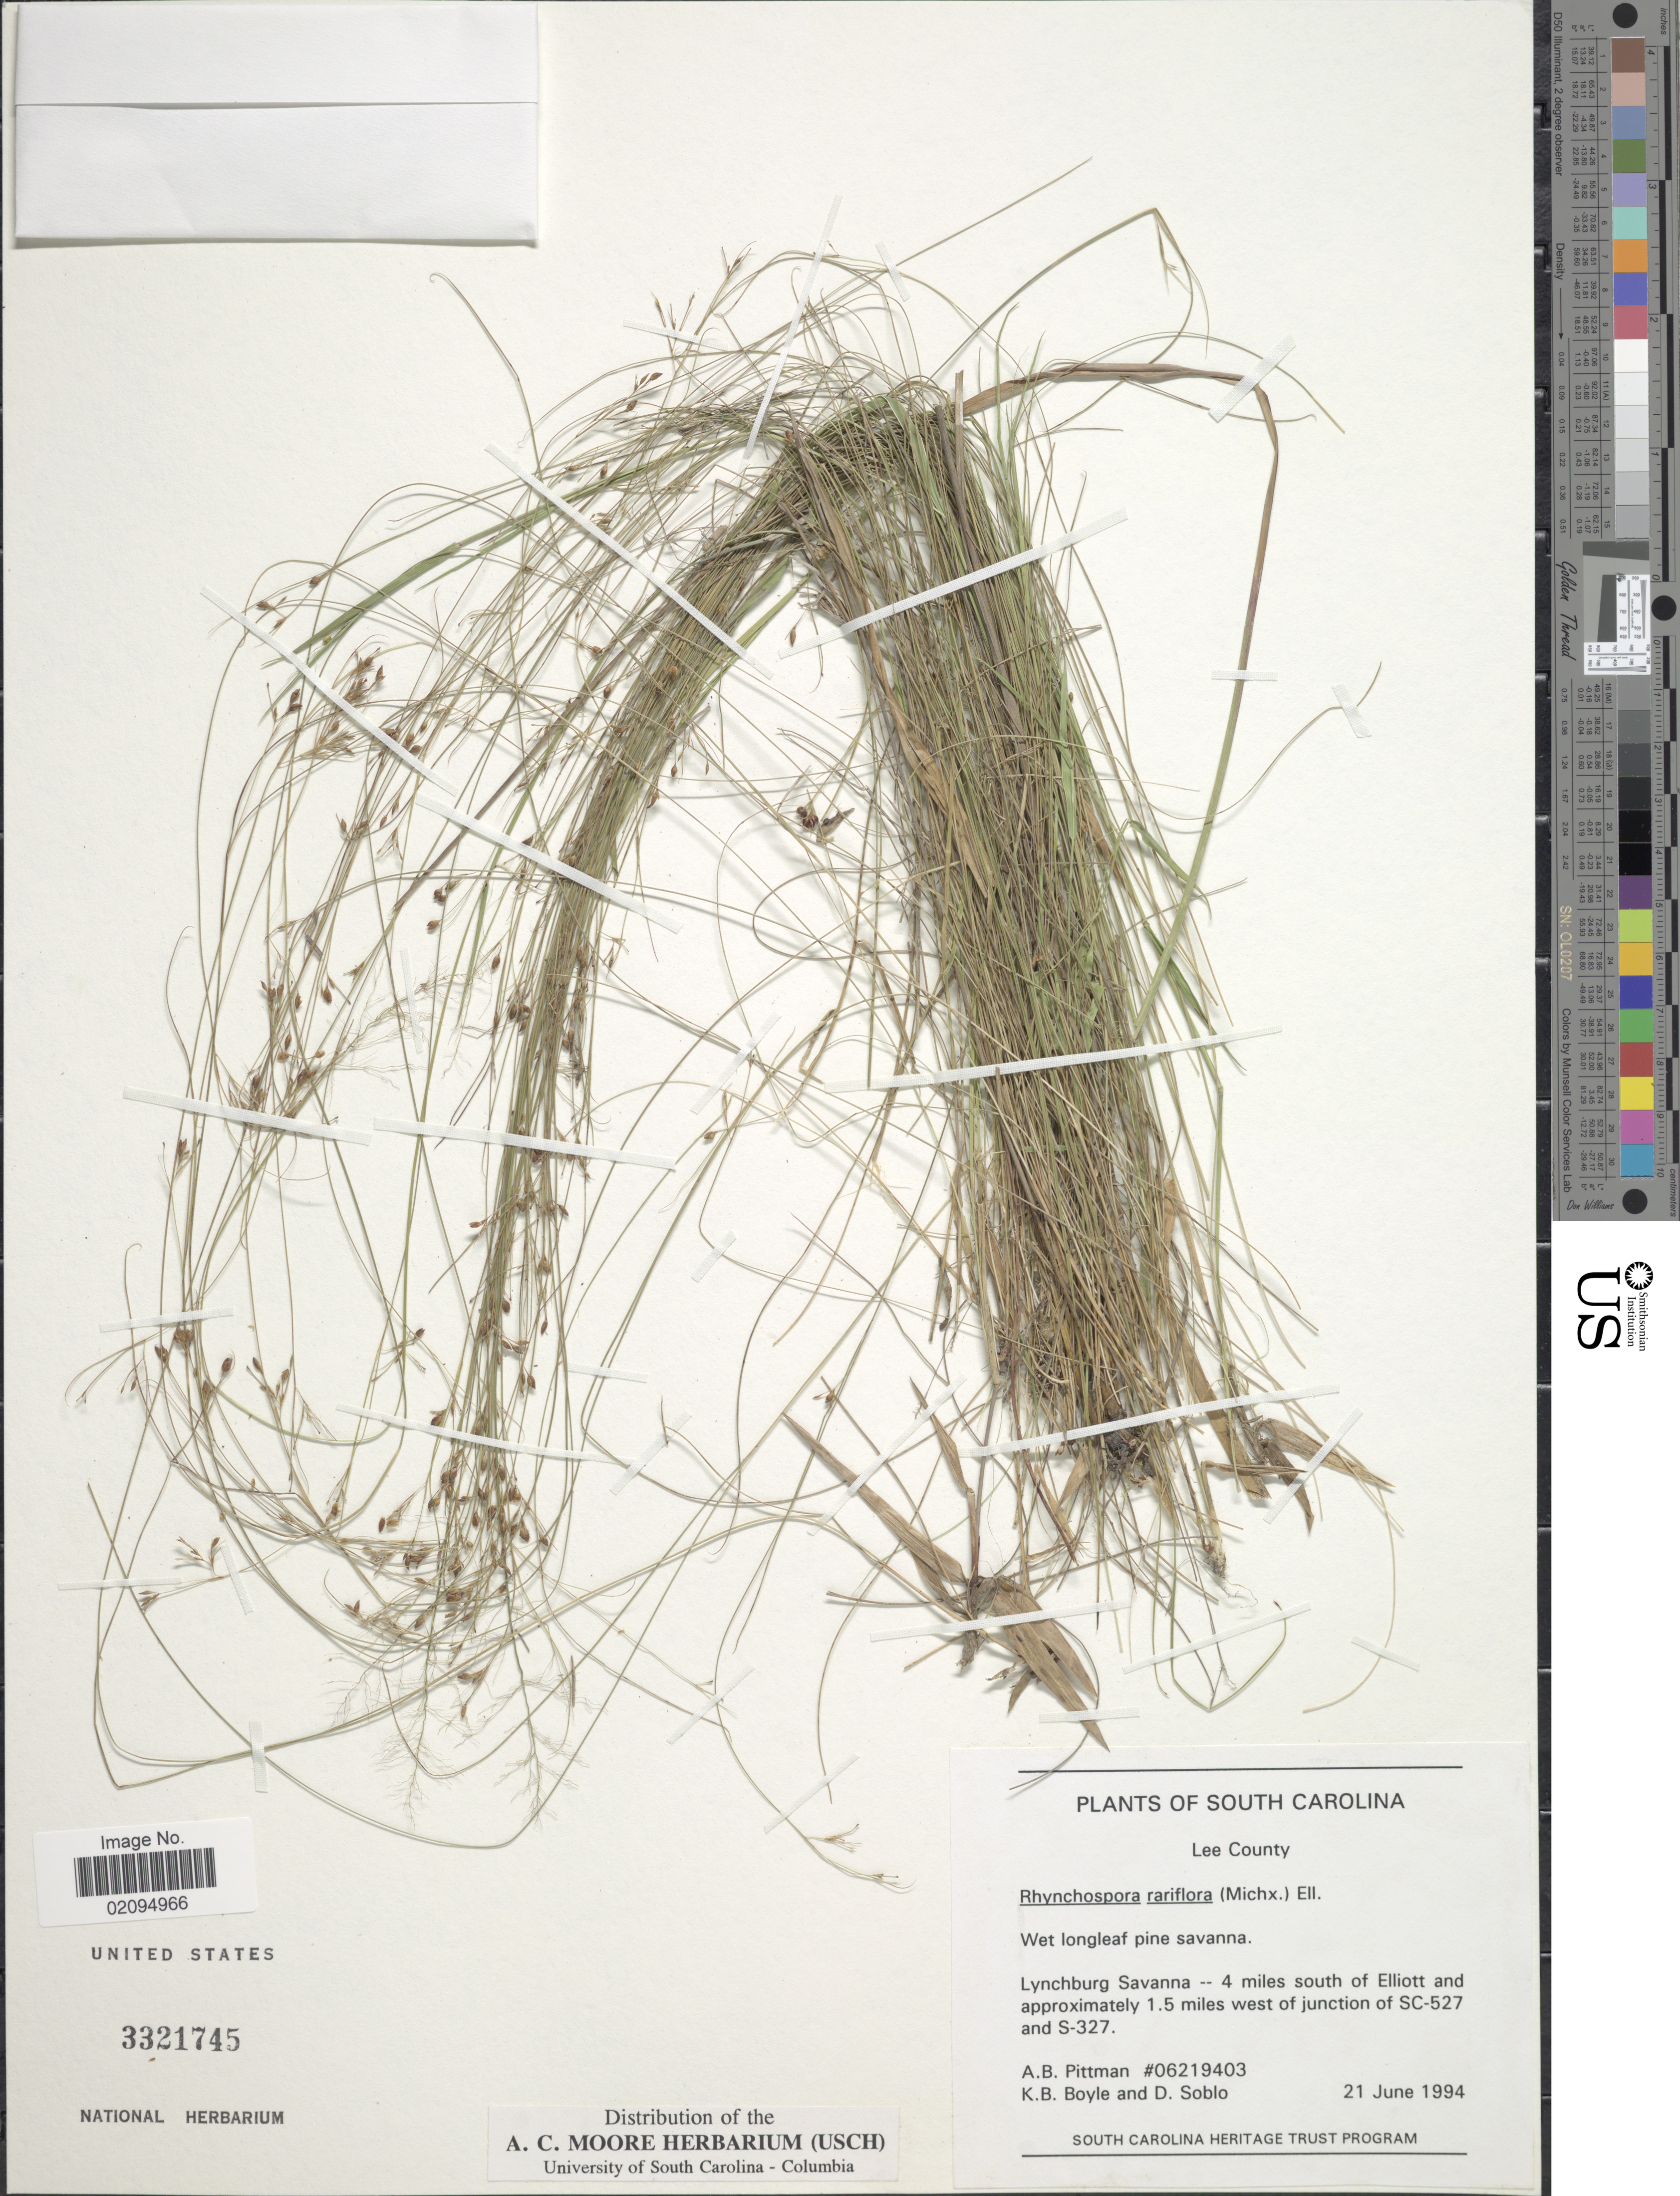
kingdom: Plantae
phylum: Tracheophyta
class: Liliopsida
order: Poales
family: Cyperaceae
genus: Rhynchospora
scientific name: Rhynchospora rariflora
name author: (Michx.) Elliott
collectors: A. B. Pittman, K. Boyle & D. Soblo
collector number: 06219403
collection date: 1994-06-21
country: United States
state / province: South Carolina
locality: Lee County. Lynchburg Savanna -- 4 miles south of Elliott and approximately 1.5 miles west of junction of SC-527 and S-327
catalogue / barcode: US 3321745